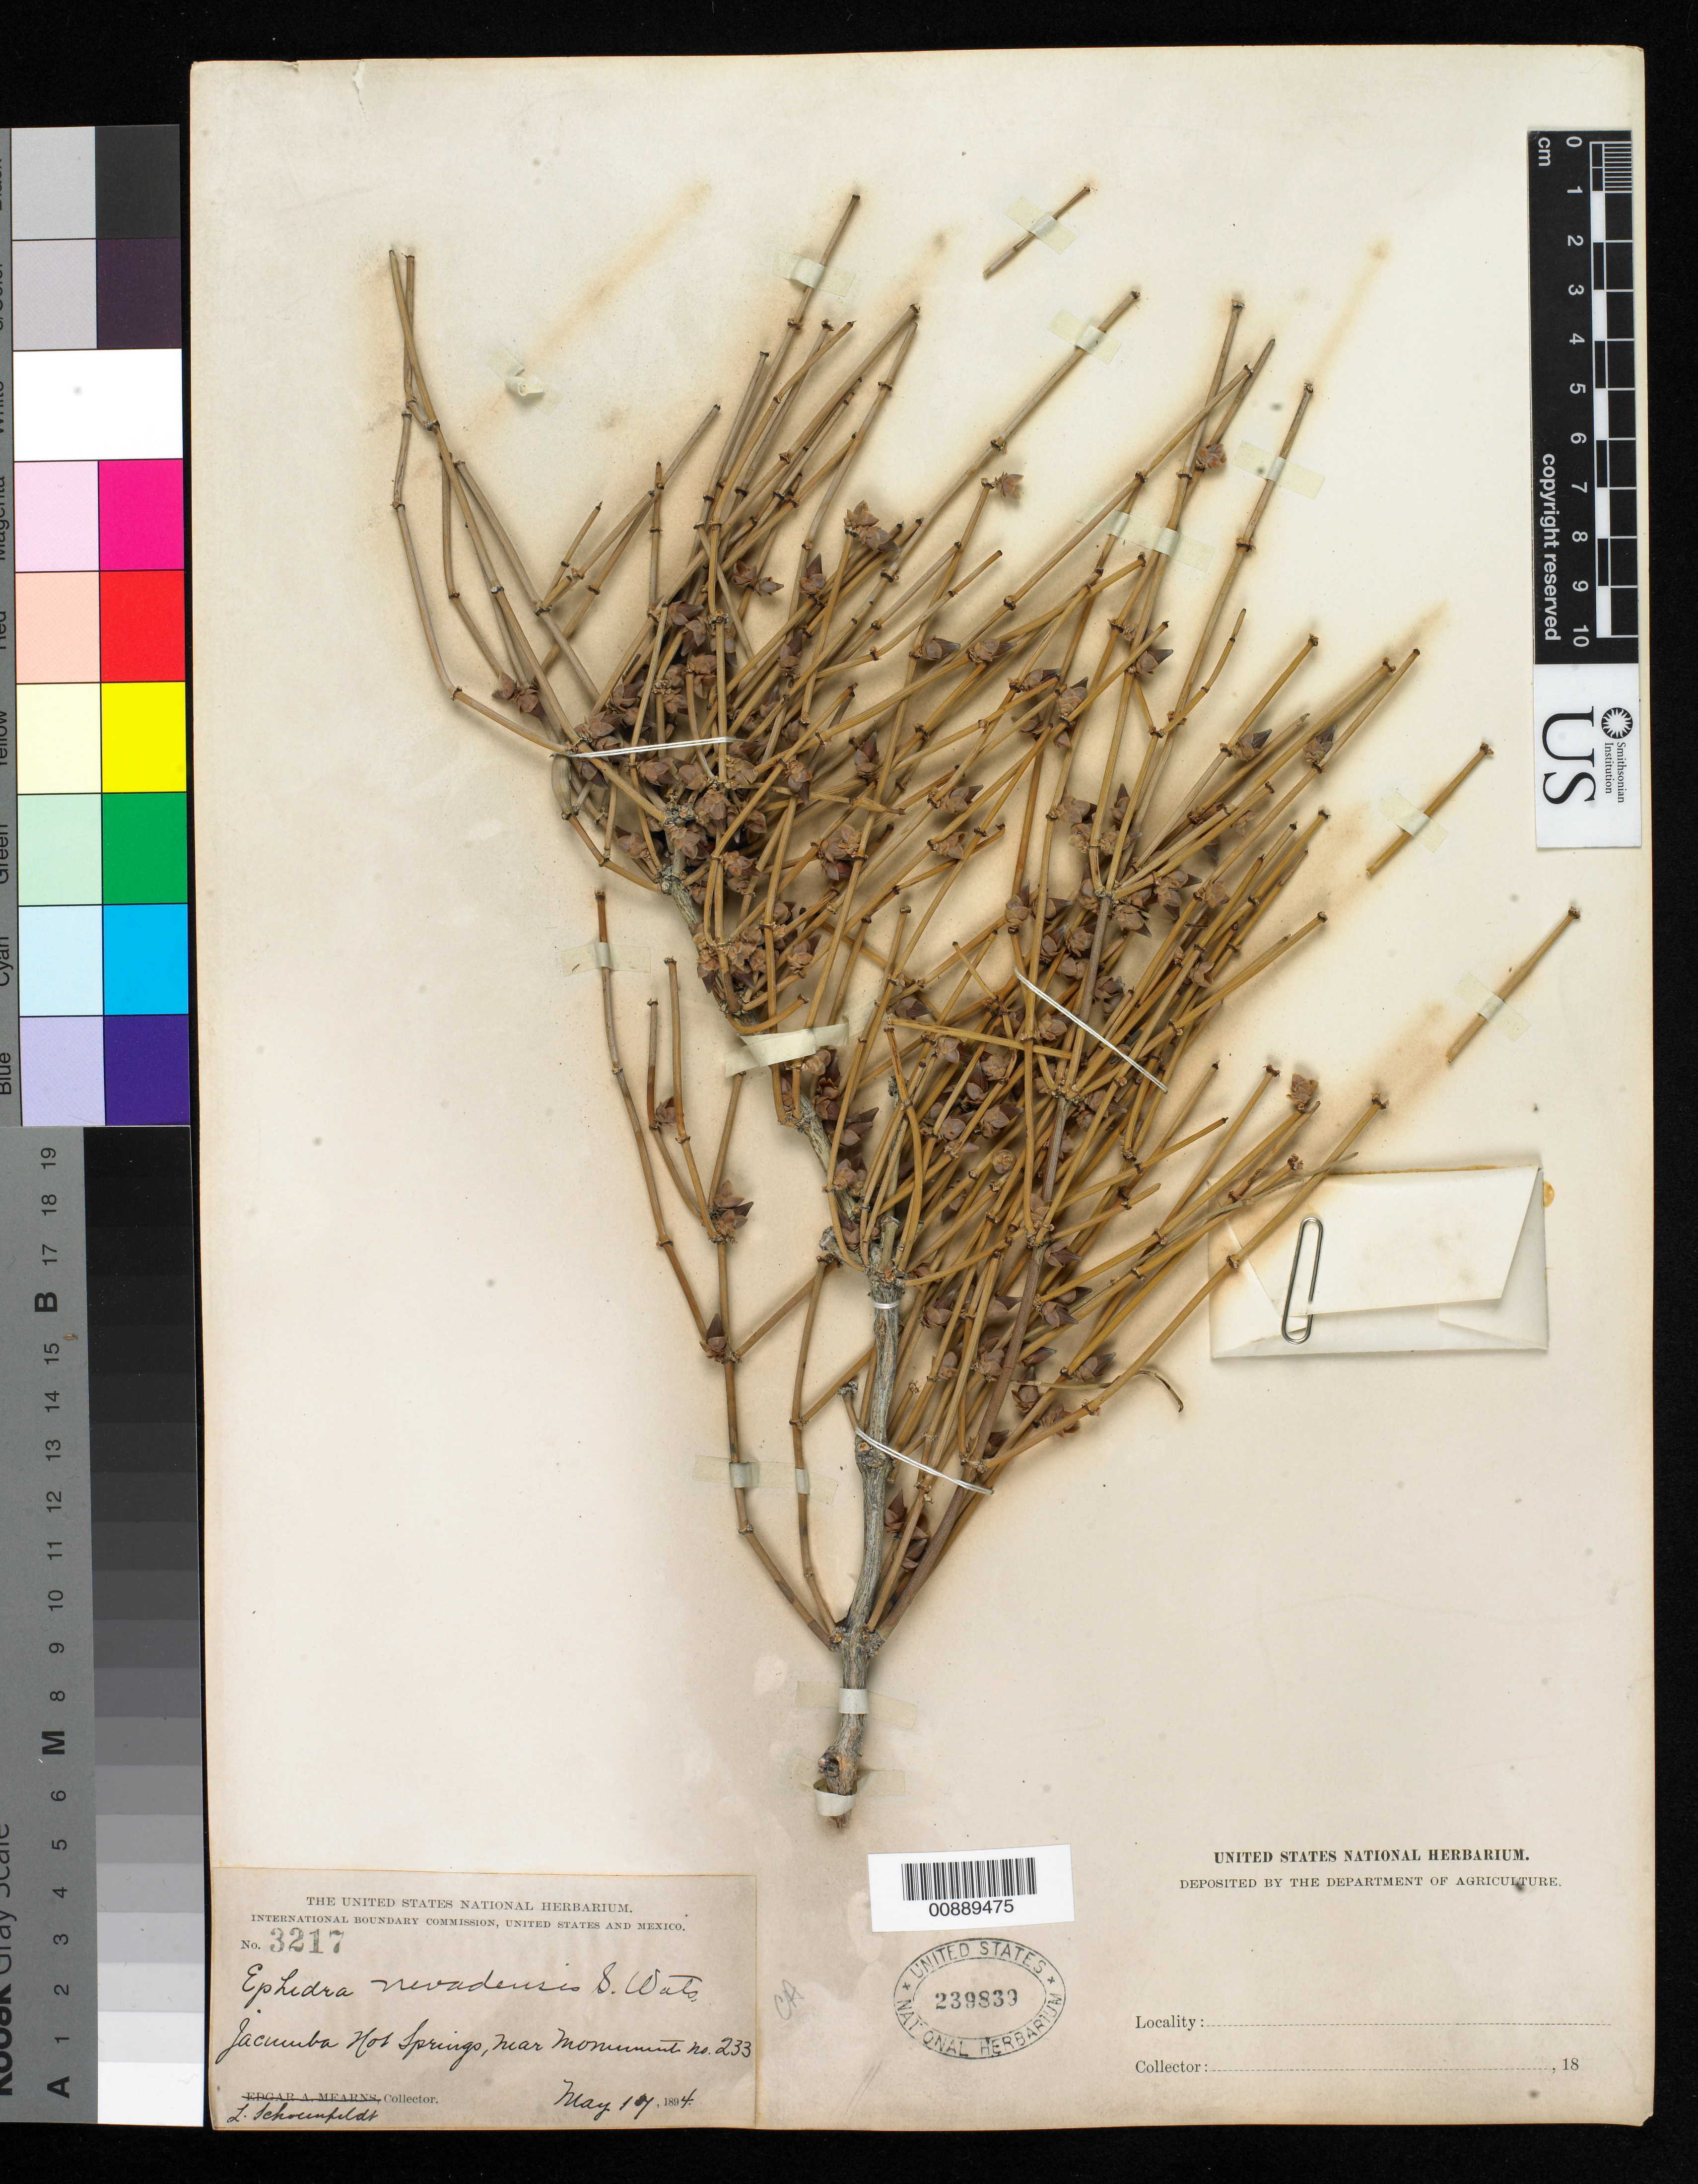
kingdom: Plantae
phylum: Tracheophyta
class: Gnetopsida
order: Ephedrales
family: Ephedraceae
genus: Ephedra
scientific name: Ephedra nevadensis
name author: S. Watson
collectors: L. Schoenfeldt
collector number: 3217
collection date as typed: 17 May 1894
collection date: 1894-05-17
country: United States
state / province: California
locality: Jacumba Hot Springs, near monument no. 233.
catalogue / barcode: US 239839